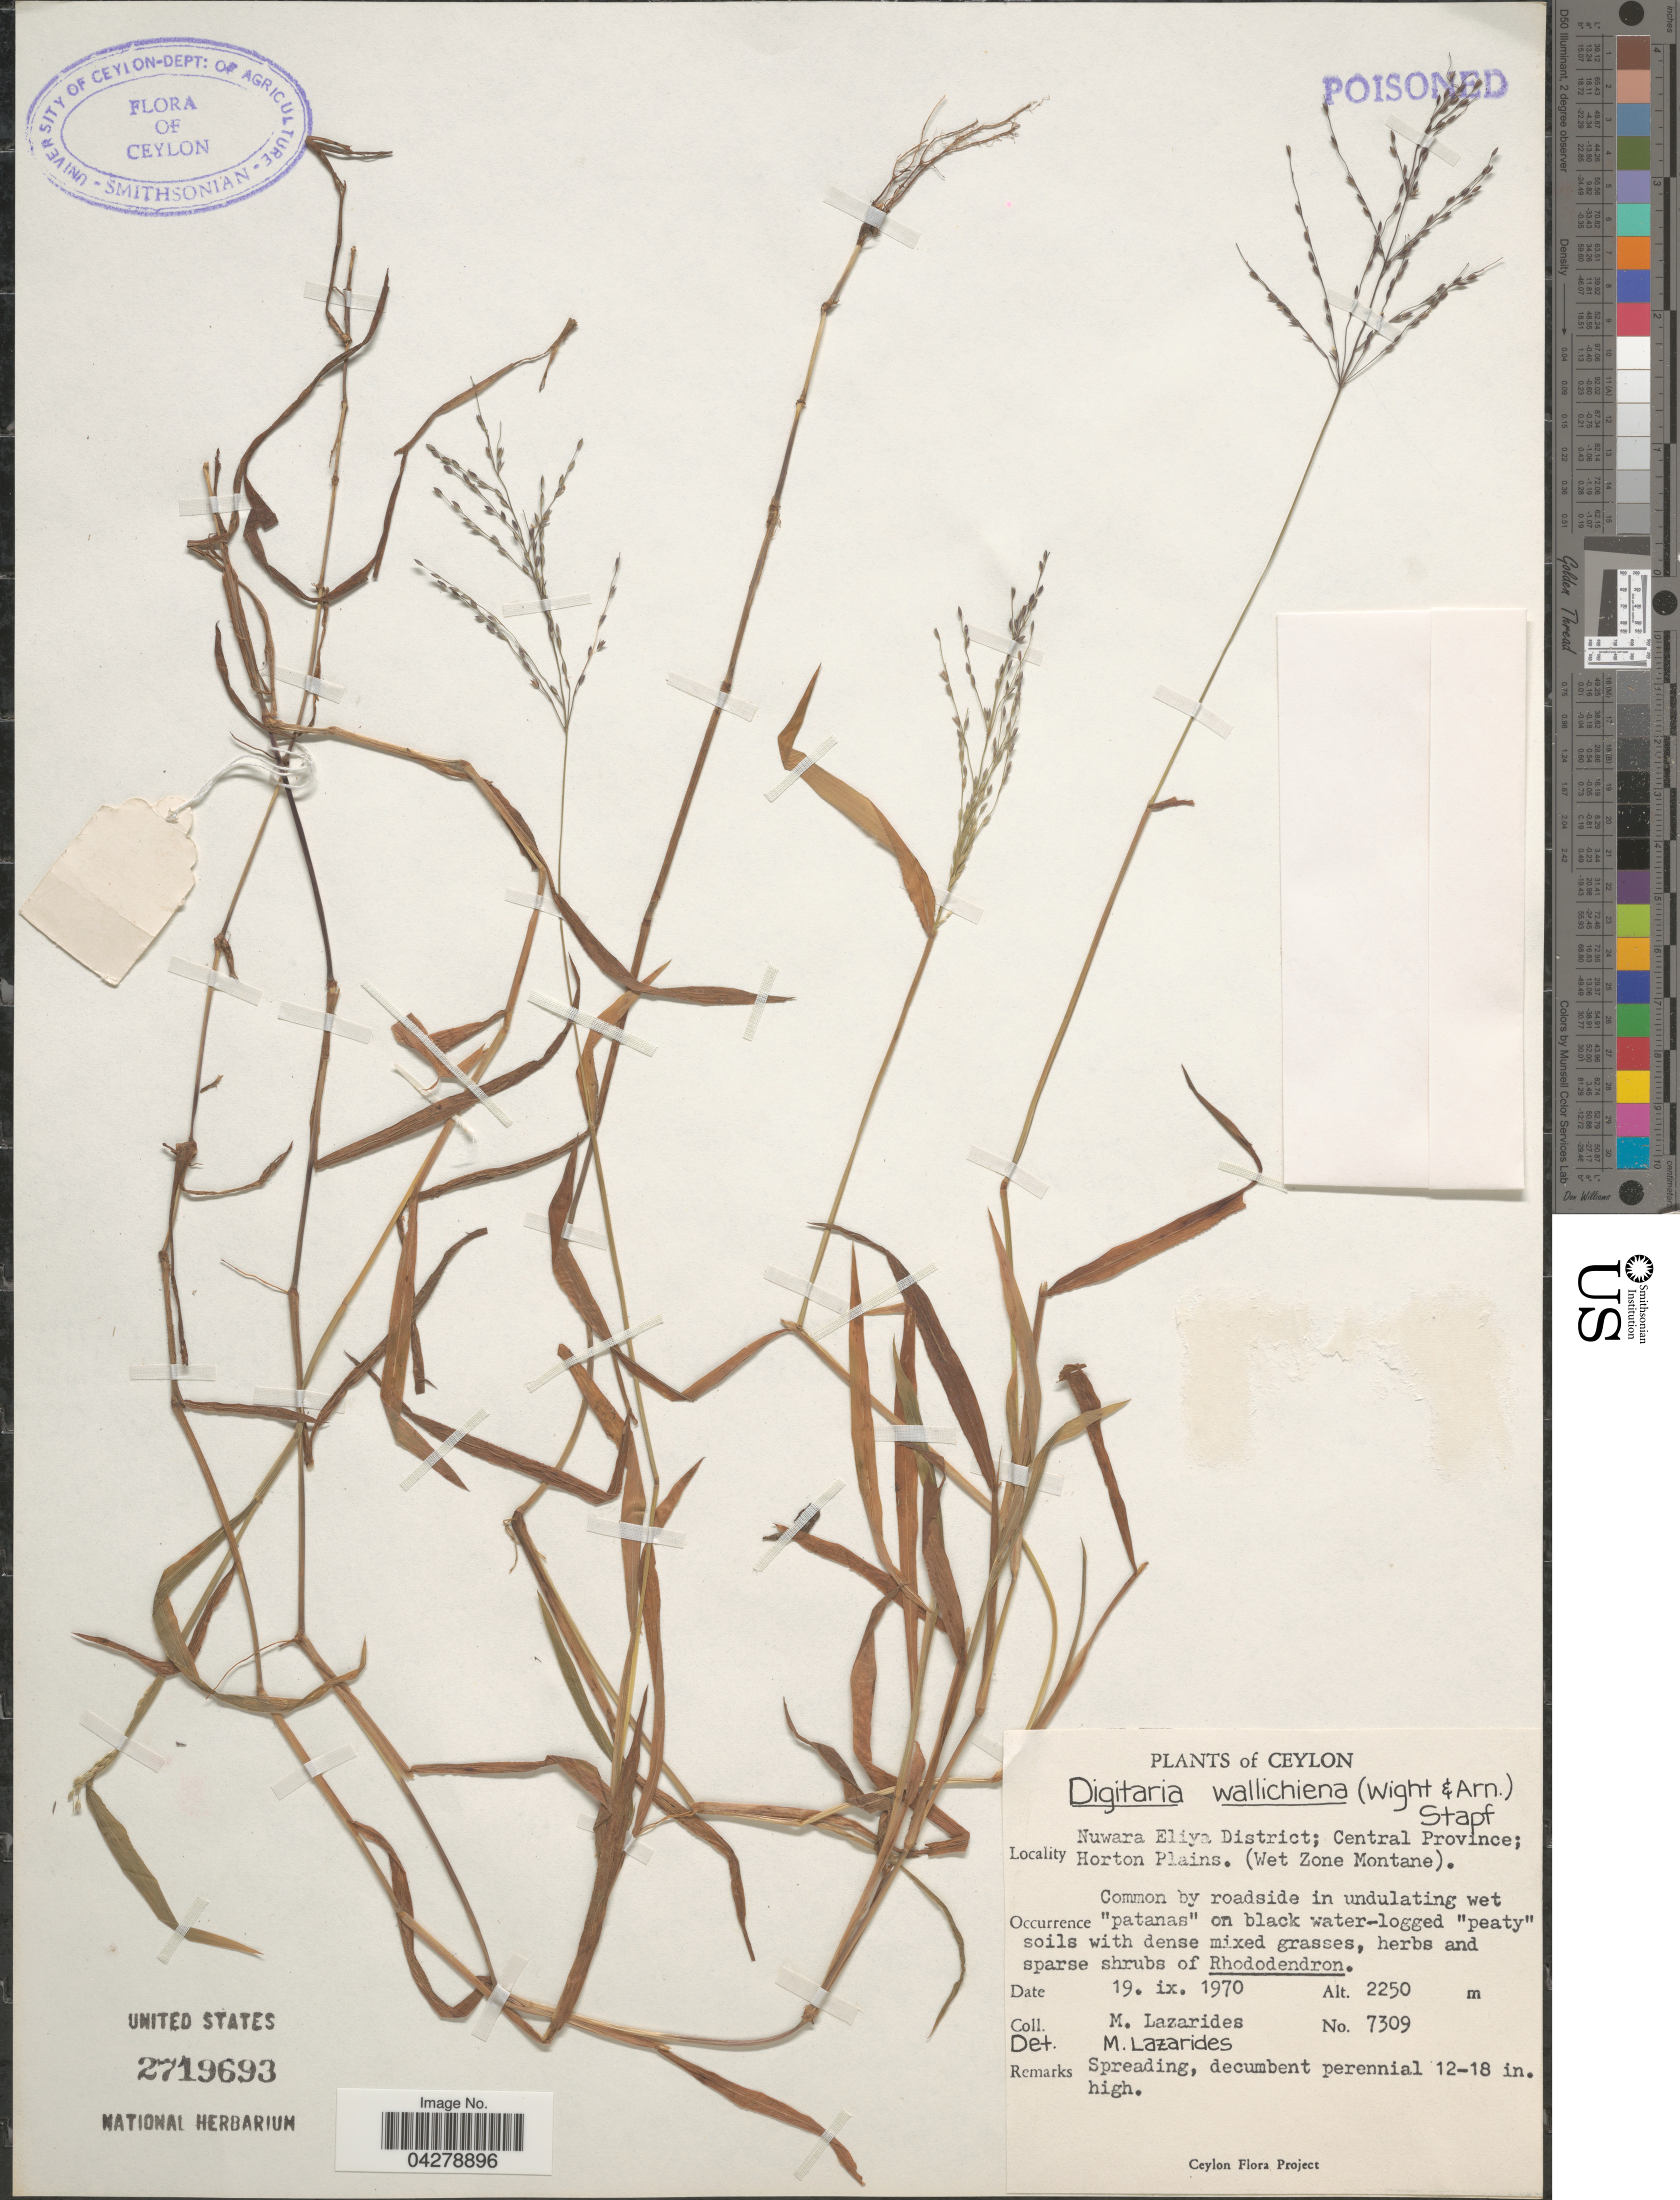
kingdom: Plantae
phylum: Tracheophyta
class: Liliopsida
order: Poales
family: Poaceae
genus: Digitaria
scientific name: Digitaria wallichiana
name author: (Nees) Stapf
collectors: M. Lazarides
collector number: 7309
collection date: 1970-09-19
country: Sri Lanka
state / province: Central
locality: Ceylon. Nuwara Eliya District; Central Province; Horton Plains. (Wet Zone Montane).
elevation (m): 2250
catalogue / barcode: US 2719693